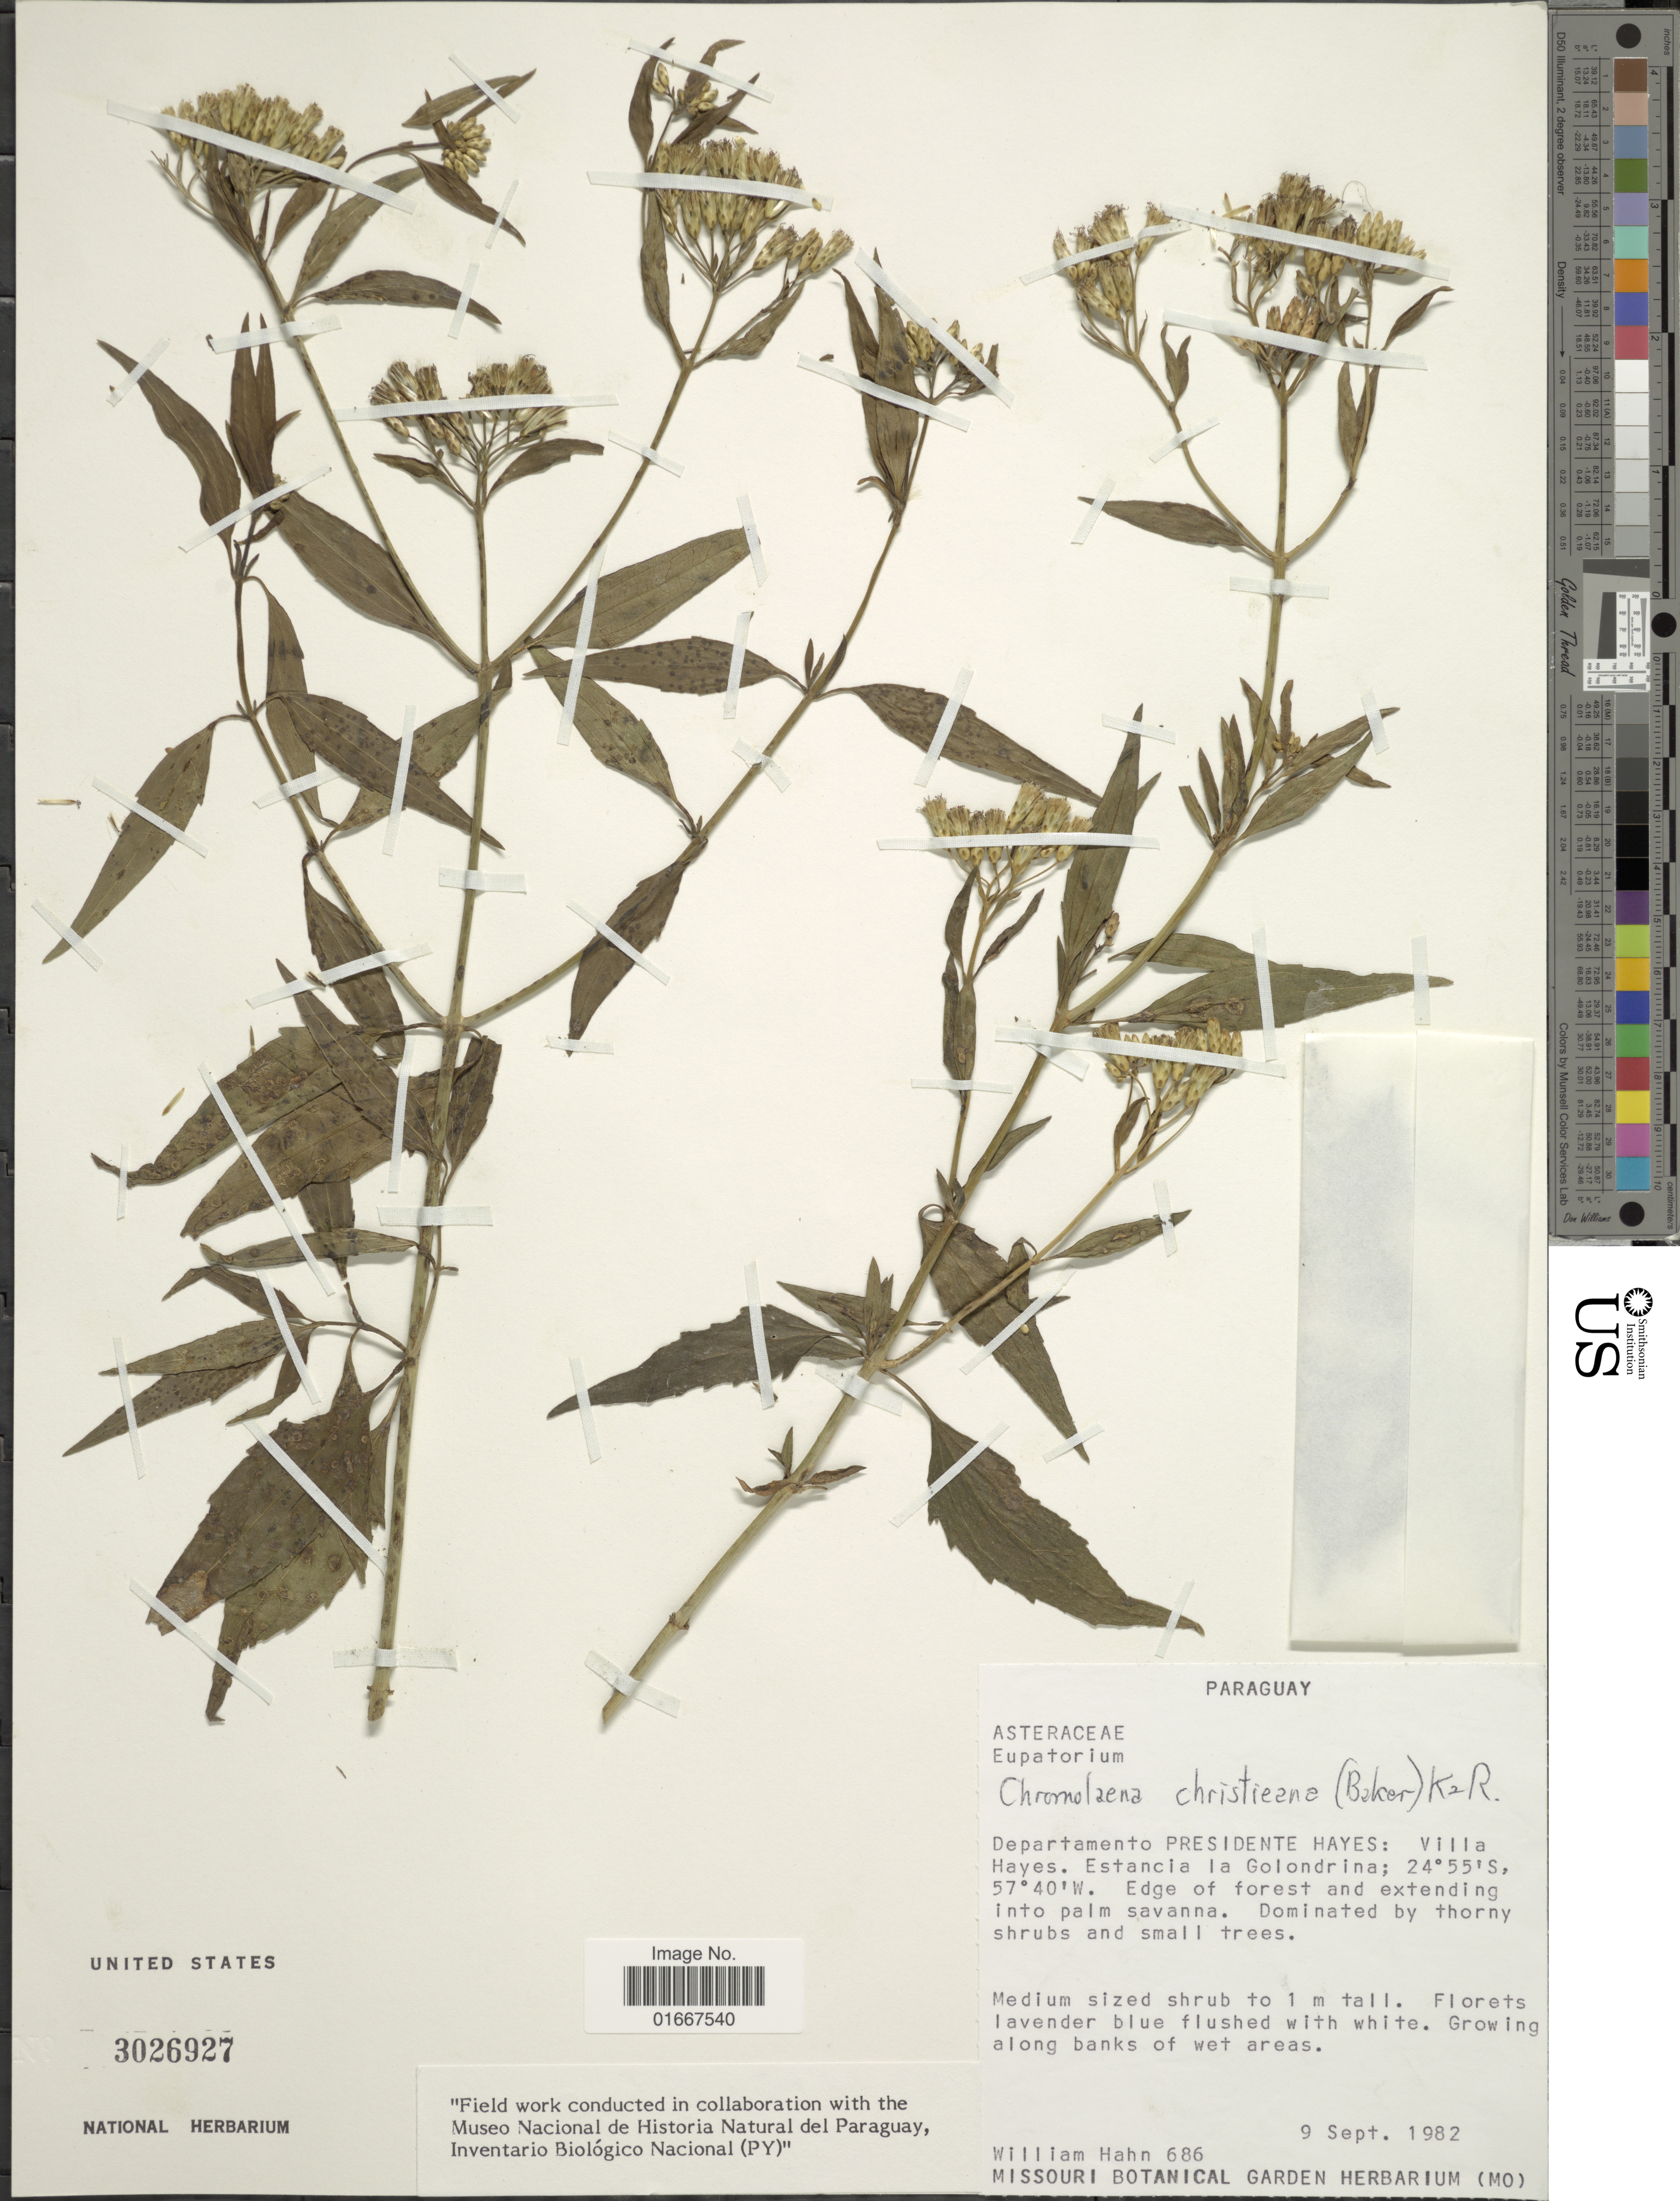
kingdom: Plantae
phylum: Tracheophyta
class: Magnoliopsida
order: Asterales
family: Asteraceae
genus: Chromolaena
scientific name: Chromolaena christieana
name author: (Baker) R.M. King & H. Rob.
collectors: W. J. Hahn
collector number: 686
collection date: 1982-09-09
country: Paraguay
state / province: Presidente Hayes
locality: Villa Hayes. Estancia la Golondrina, Edge of forest and extending into palm savanna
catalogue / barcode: US 3026927